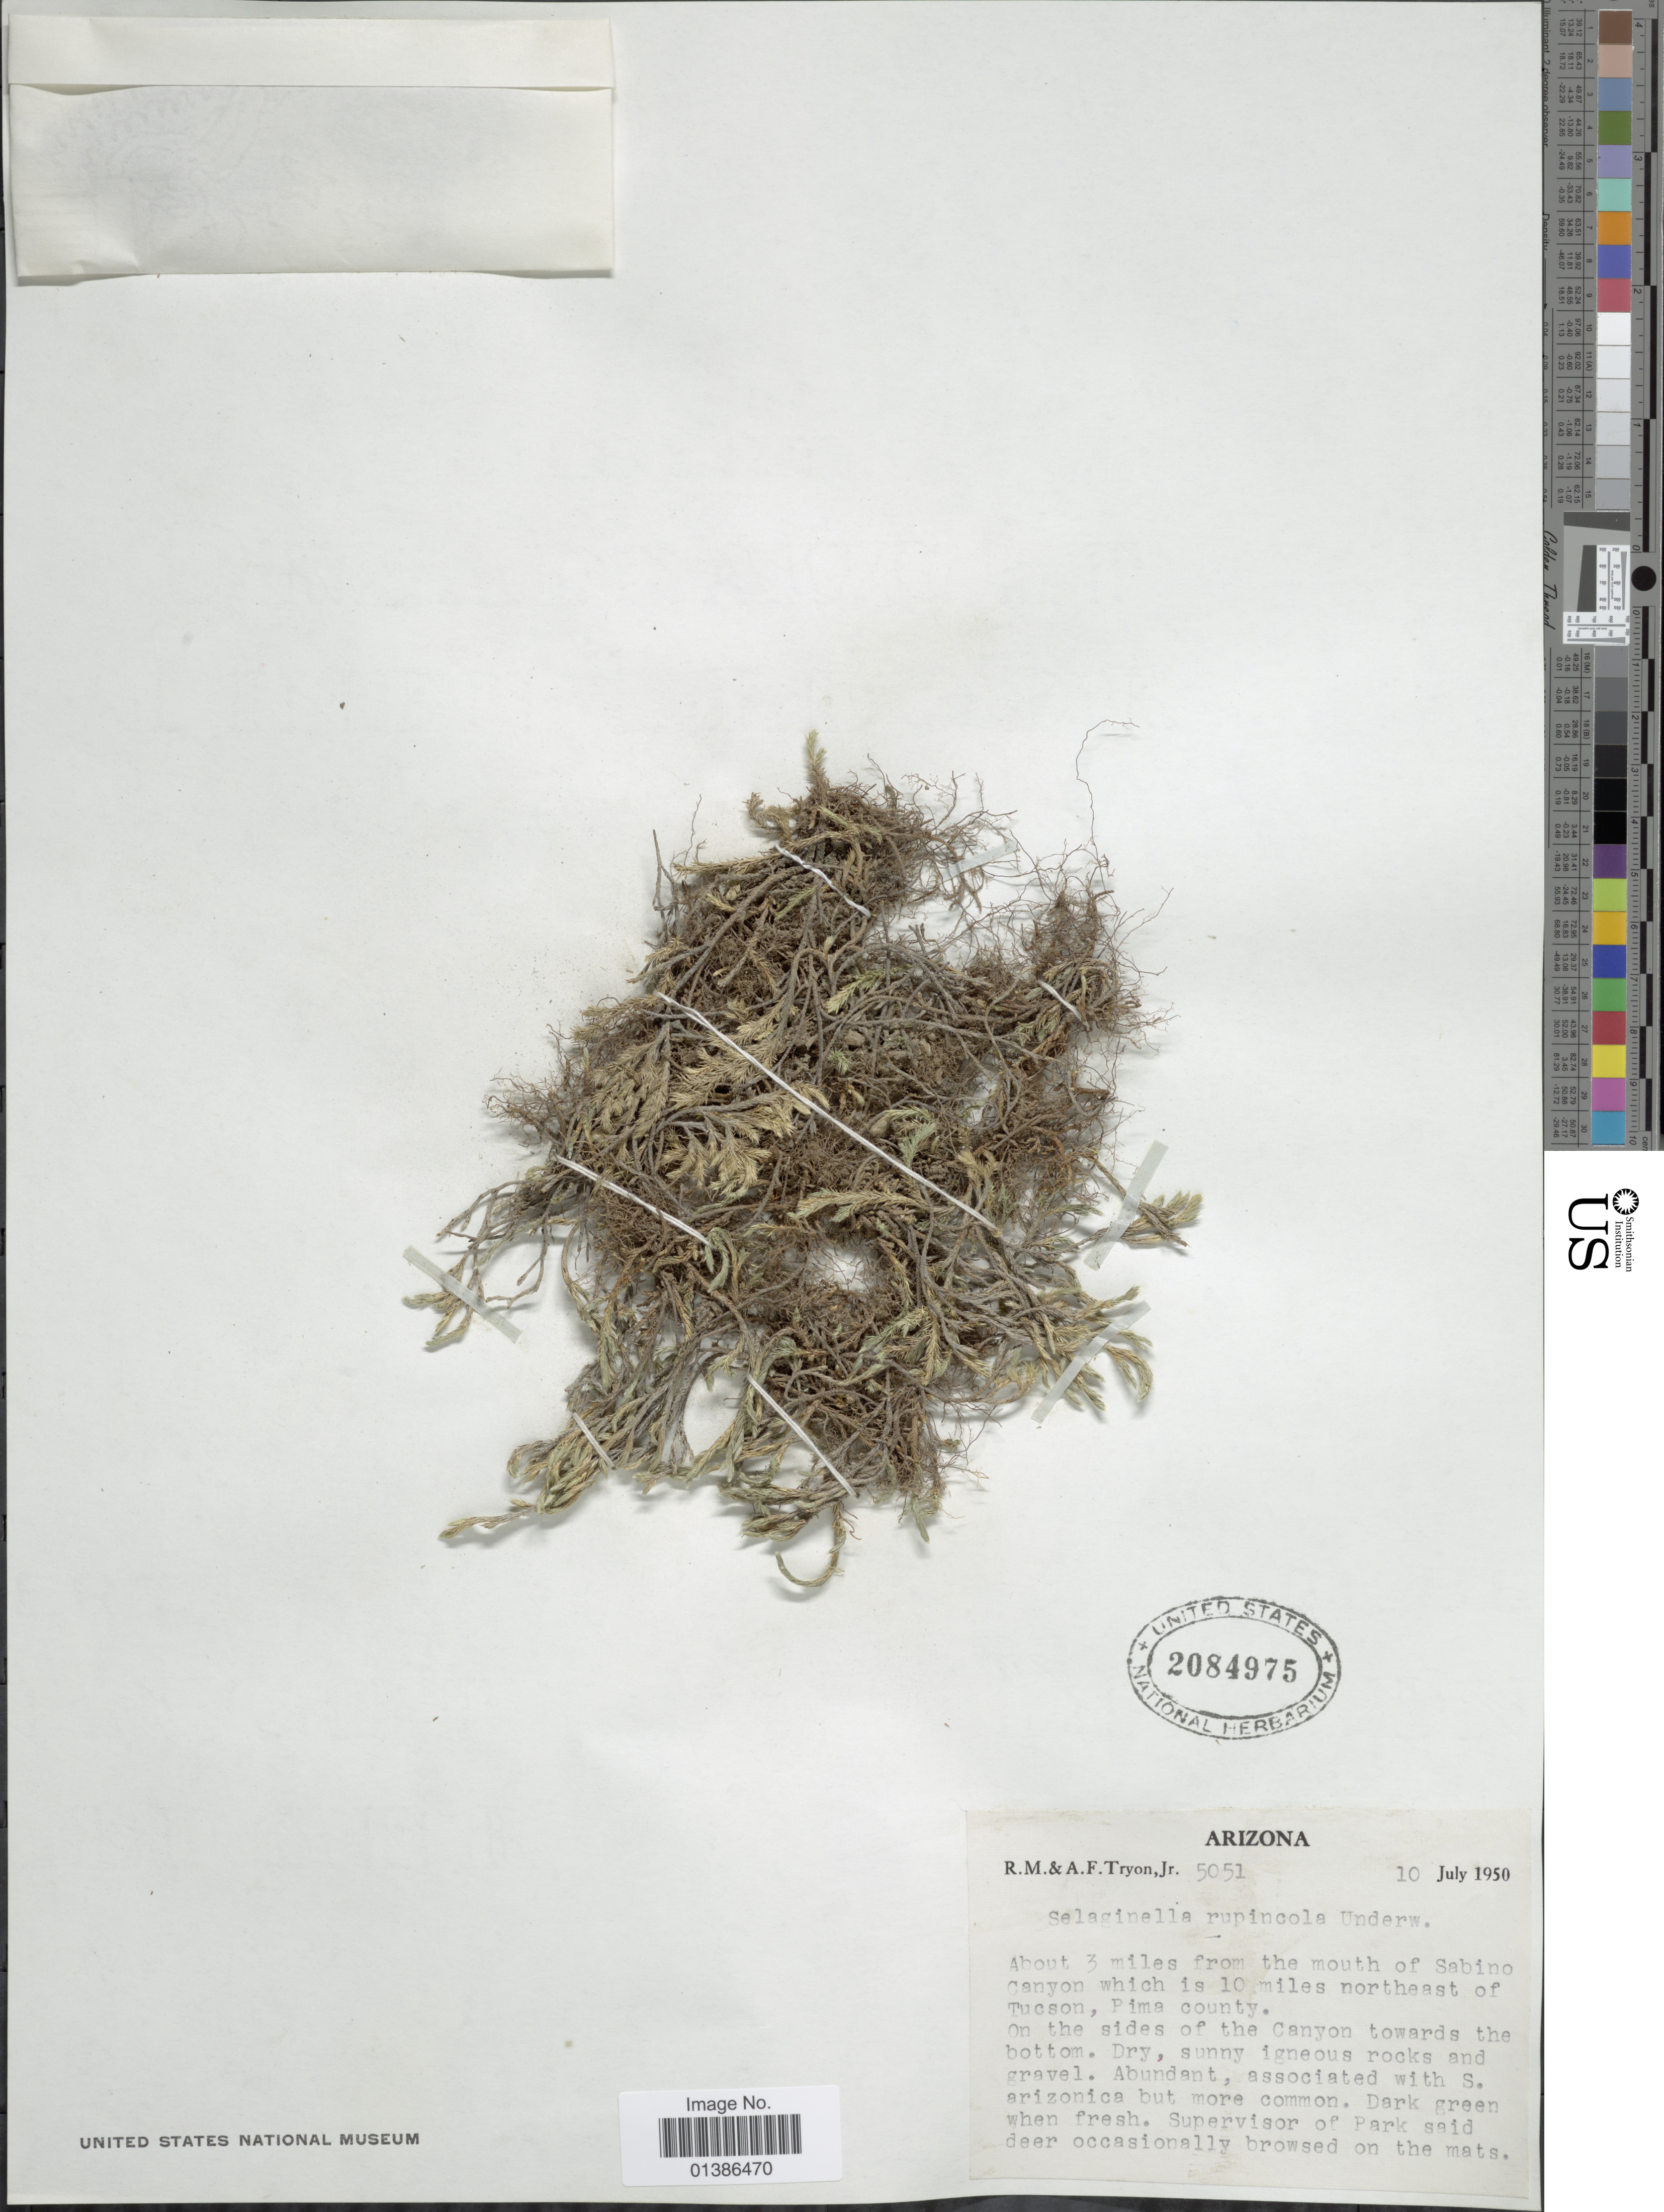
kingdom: Plantae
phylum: Tracheophyta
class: Lycopodiopsida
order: Selaginellales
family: Selaginellaceae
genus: Selaginella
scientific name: Selaginella rupincola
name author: Underw.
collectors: R. M. Tryon & A. F. Tryon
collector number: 5051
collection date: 1950-07-10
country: United States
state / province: Arizona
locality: About 3 miles from the mouth of Sabino Canyon which is 10 miles northeast of Tucson, Pima county.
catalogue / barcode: US 2084975